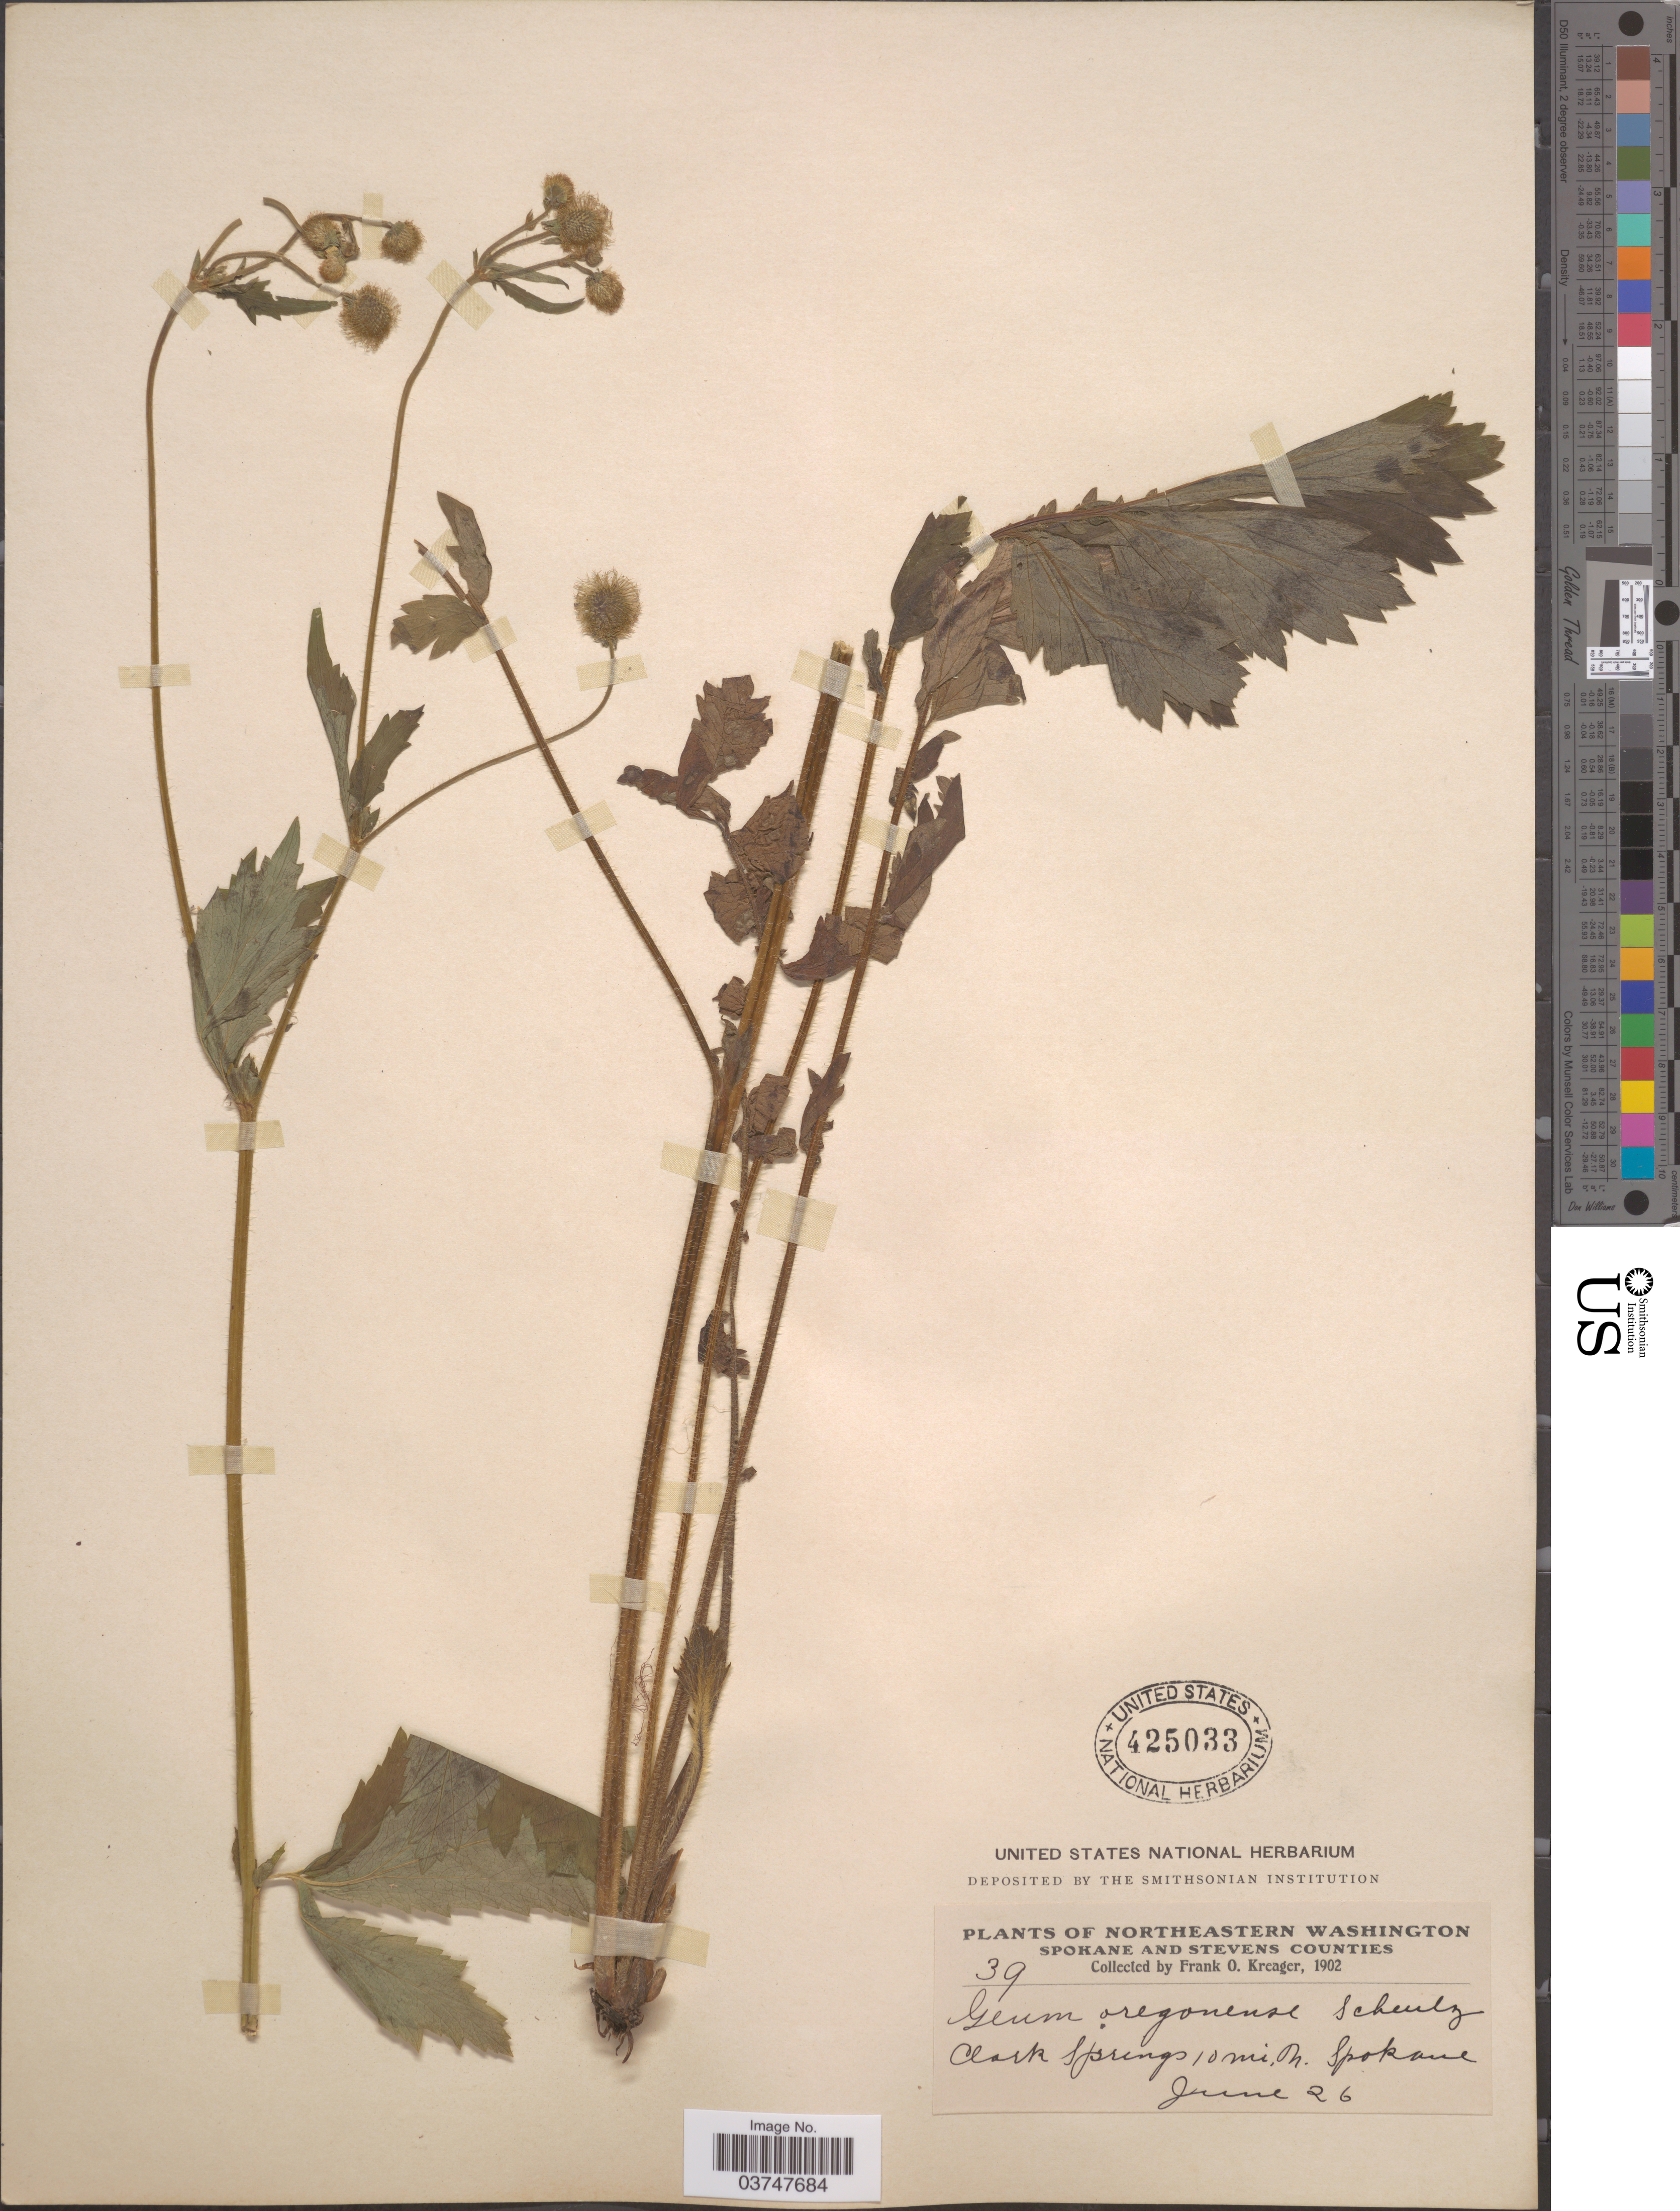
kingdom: Plantae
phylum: Tracheophyta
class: Magnoliopsida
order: Rosales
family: Rosaceae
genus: Geum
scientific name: Geum oregonense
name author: Rydb.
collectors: F. Kreager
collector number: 39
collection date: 1902-06-26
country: United States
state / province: Washington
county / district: Spokane / Stevens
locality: Northeastern Washington. Spokane and Stevens Counties. Clark Springs 10 mi. n. Spokane.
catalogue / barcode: US 425033